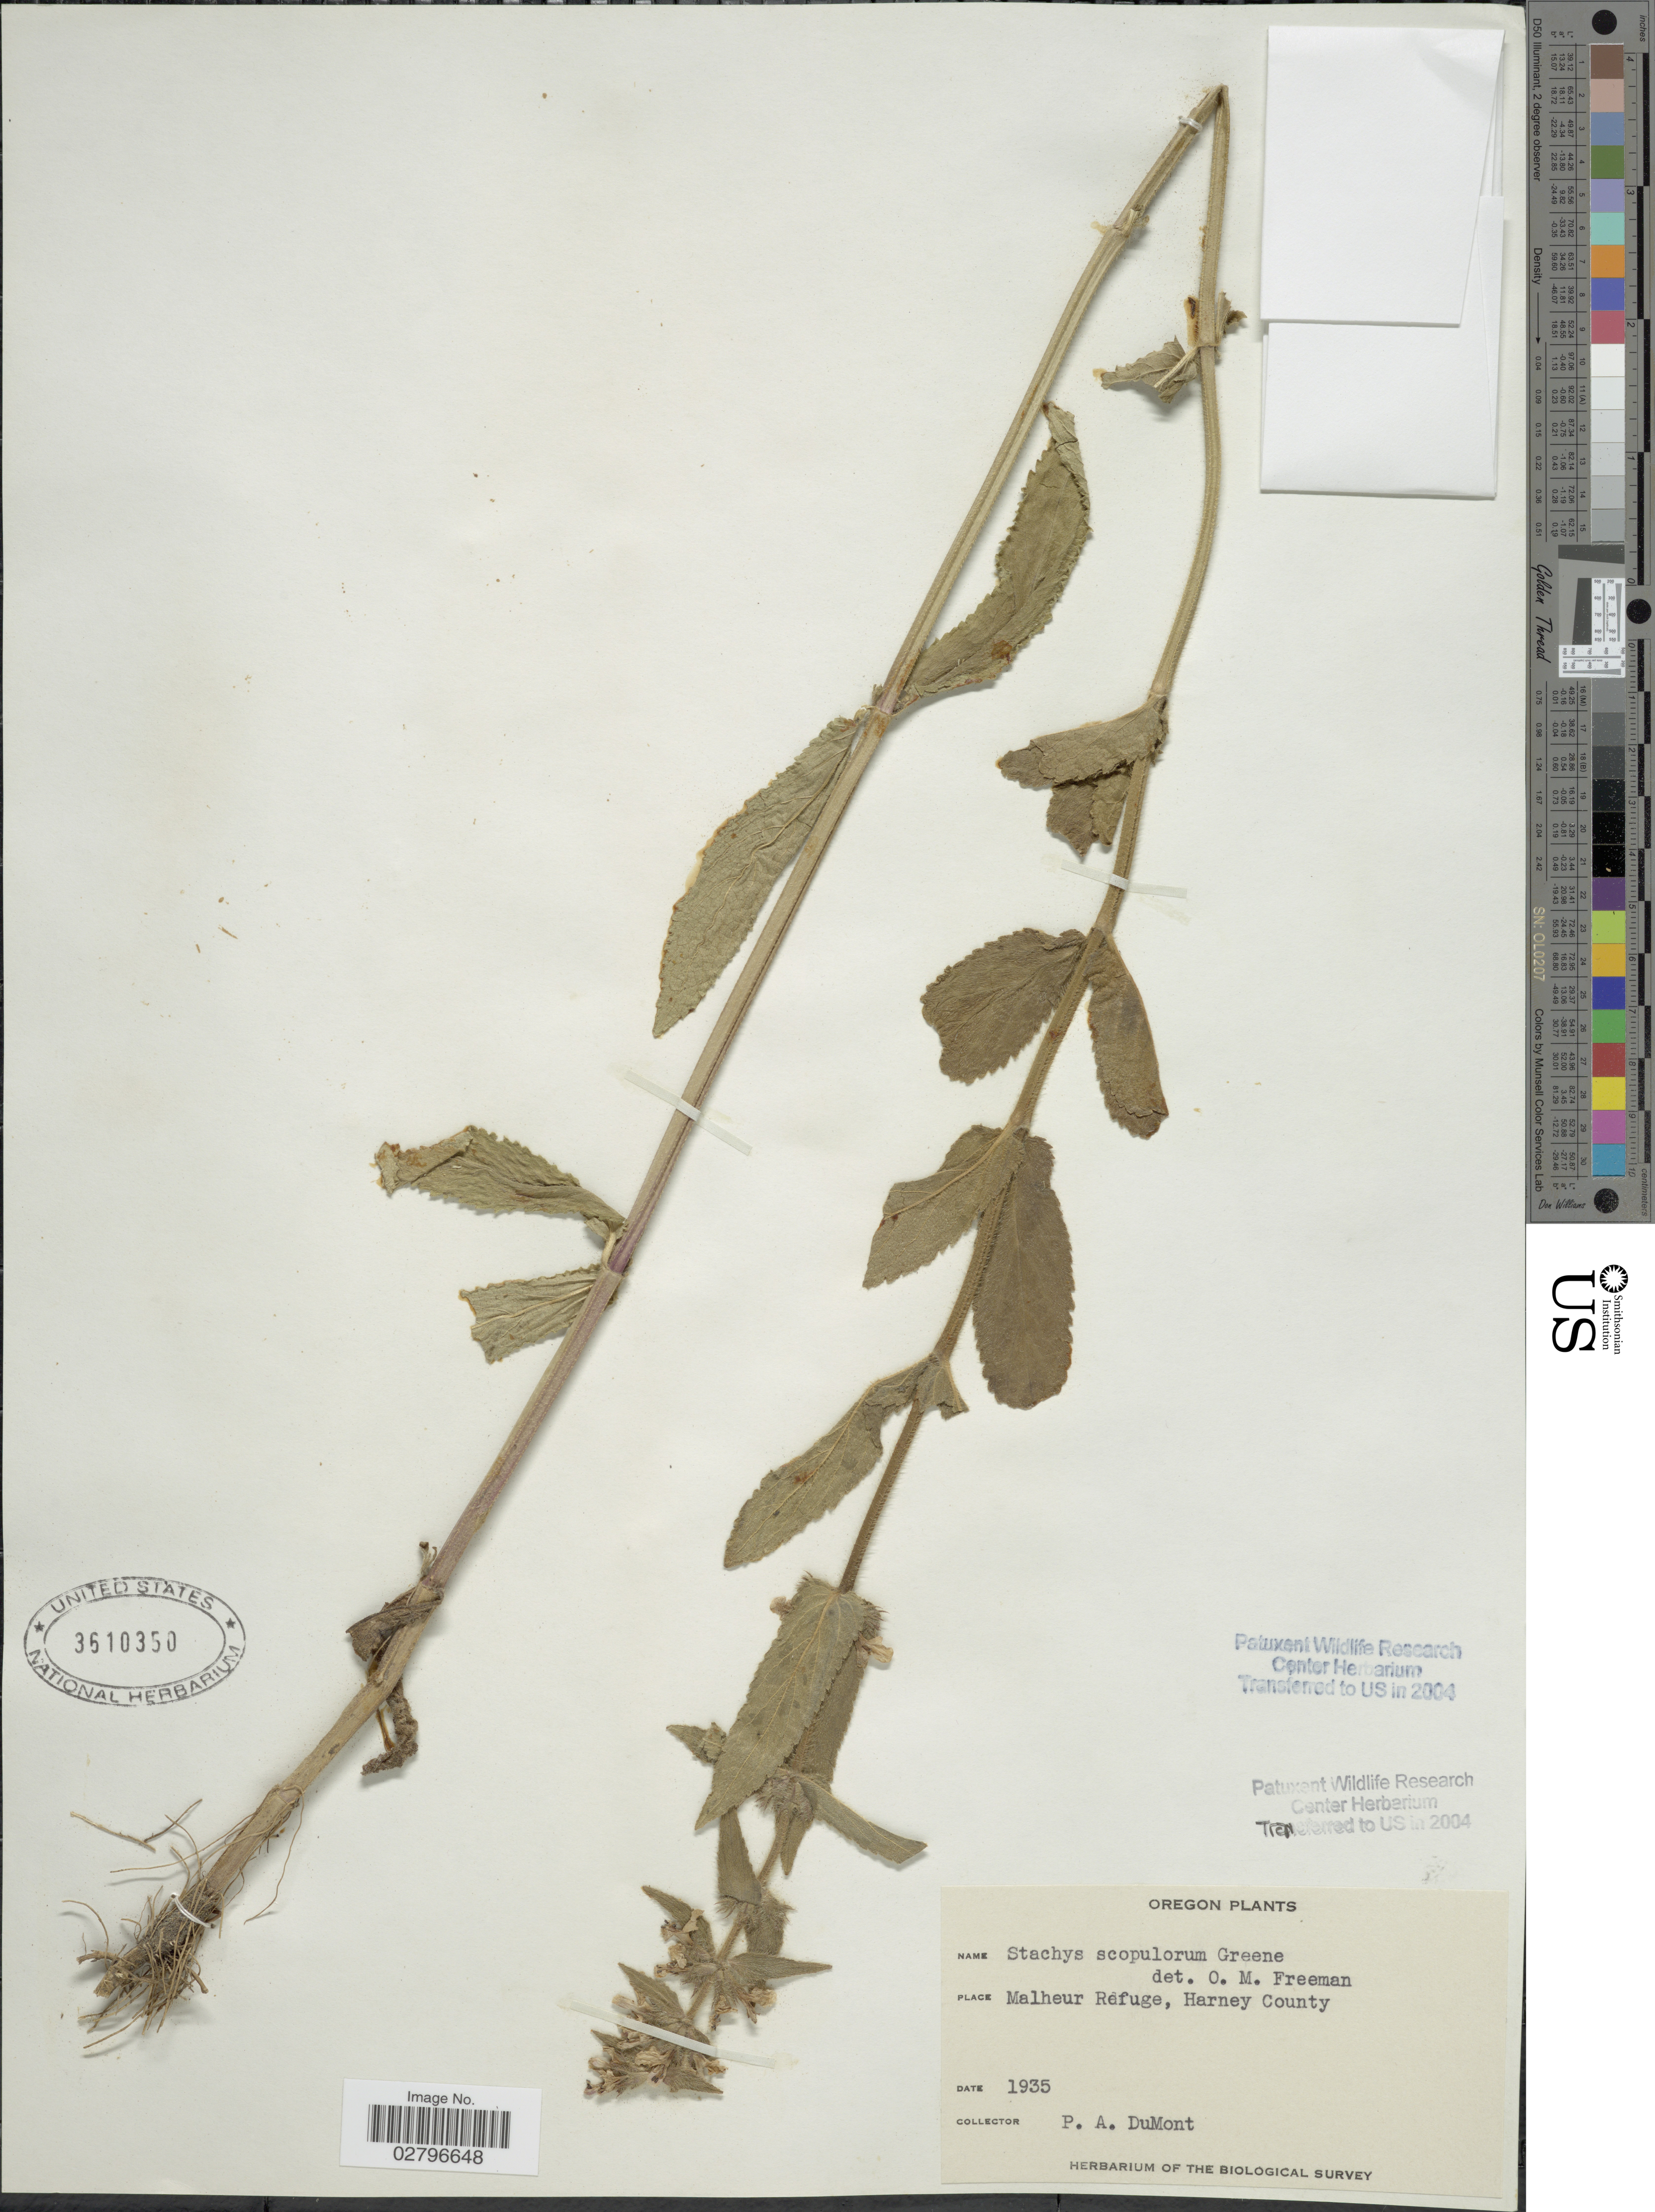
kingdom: Plantae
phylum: Tracheophyta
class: Magnoliopsida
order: Lamiales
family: Lamiaceae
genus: Stachys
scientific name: Stachys pilosa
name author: Nutt.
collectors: P. Dumont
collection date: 1935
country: United States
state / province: Oregon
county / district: Harney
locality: Malheur Refuge, Harney County.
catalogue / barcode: US 3610350